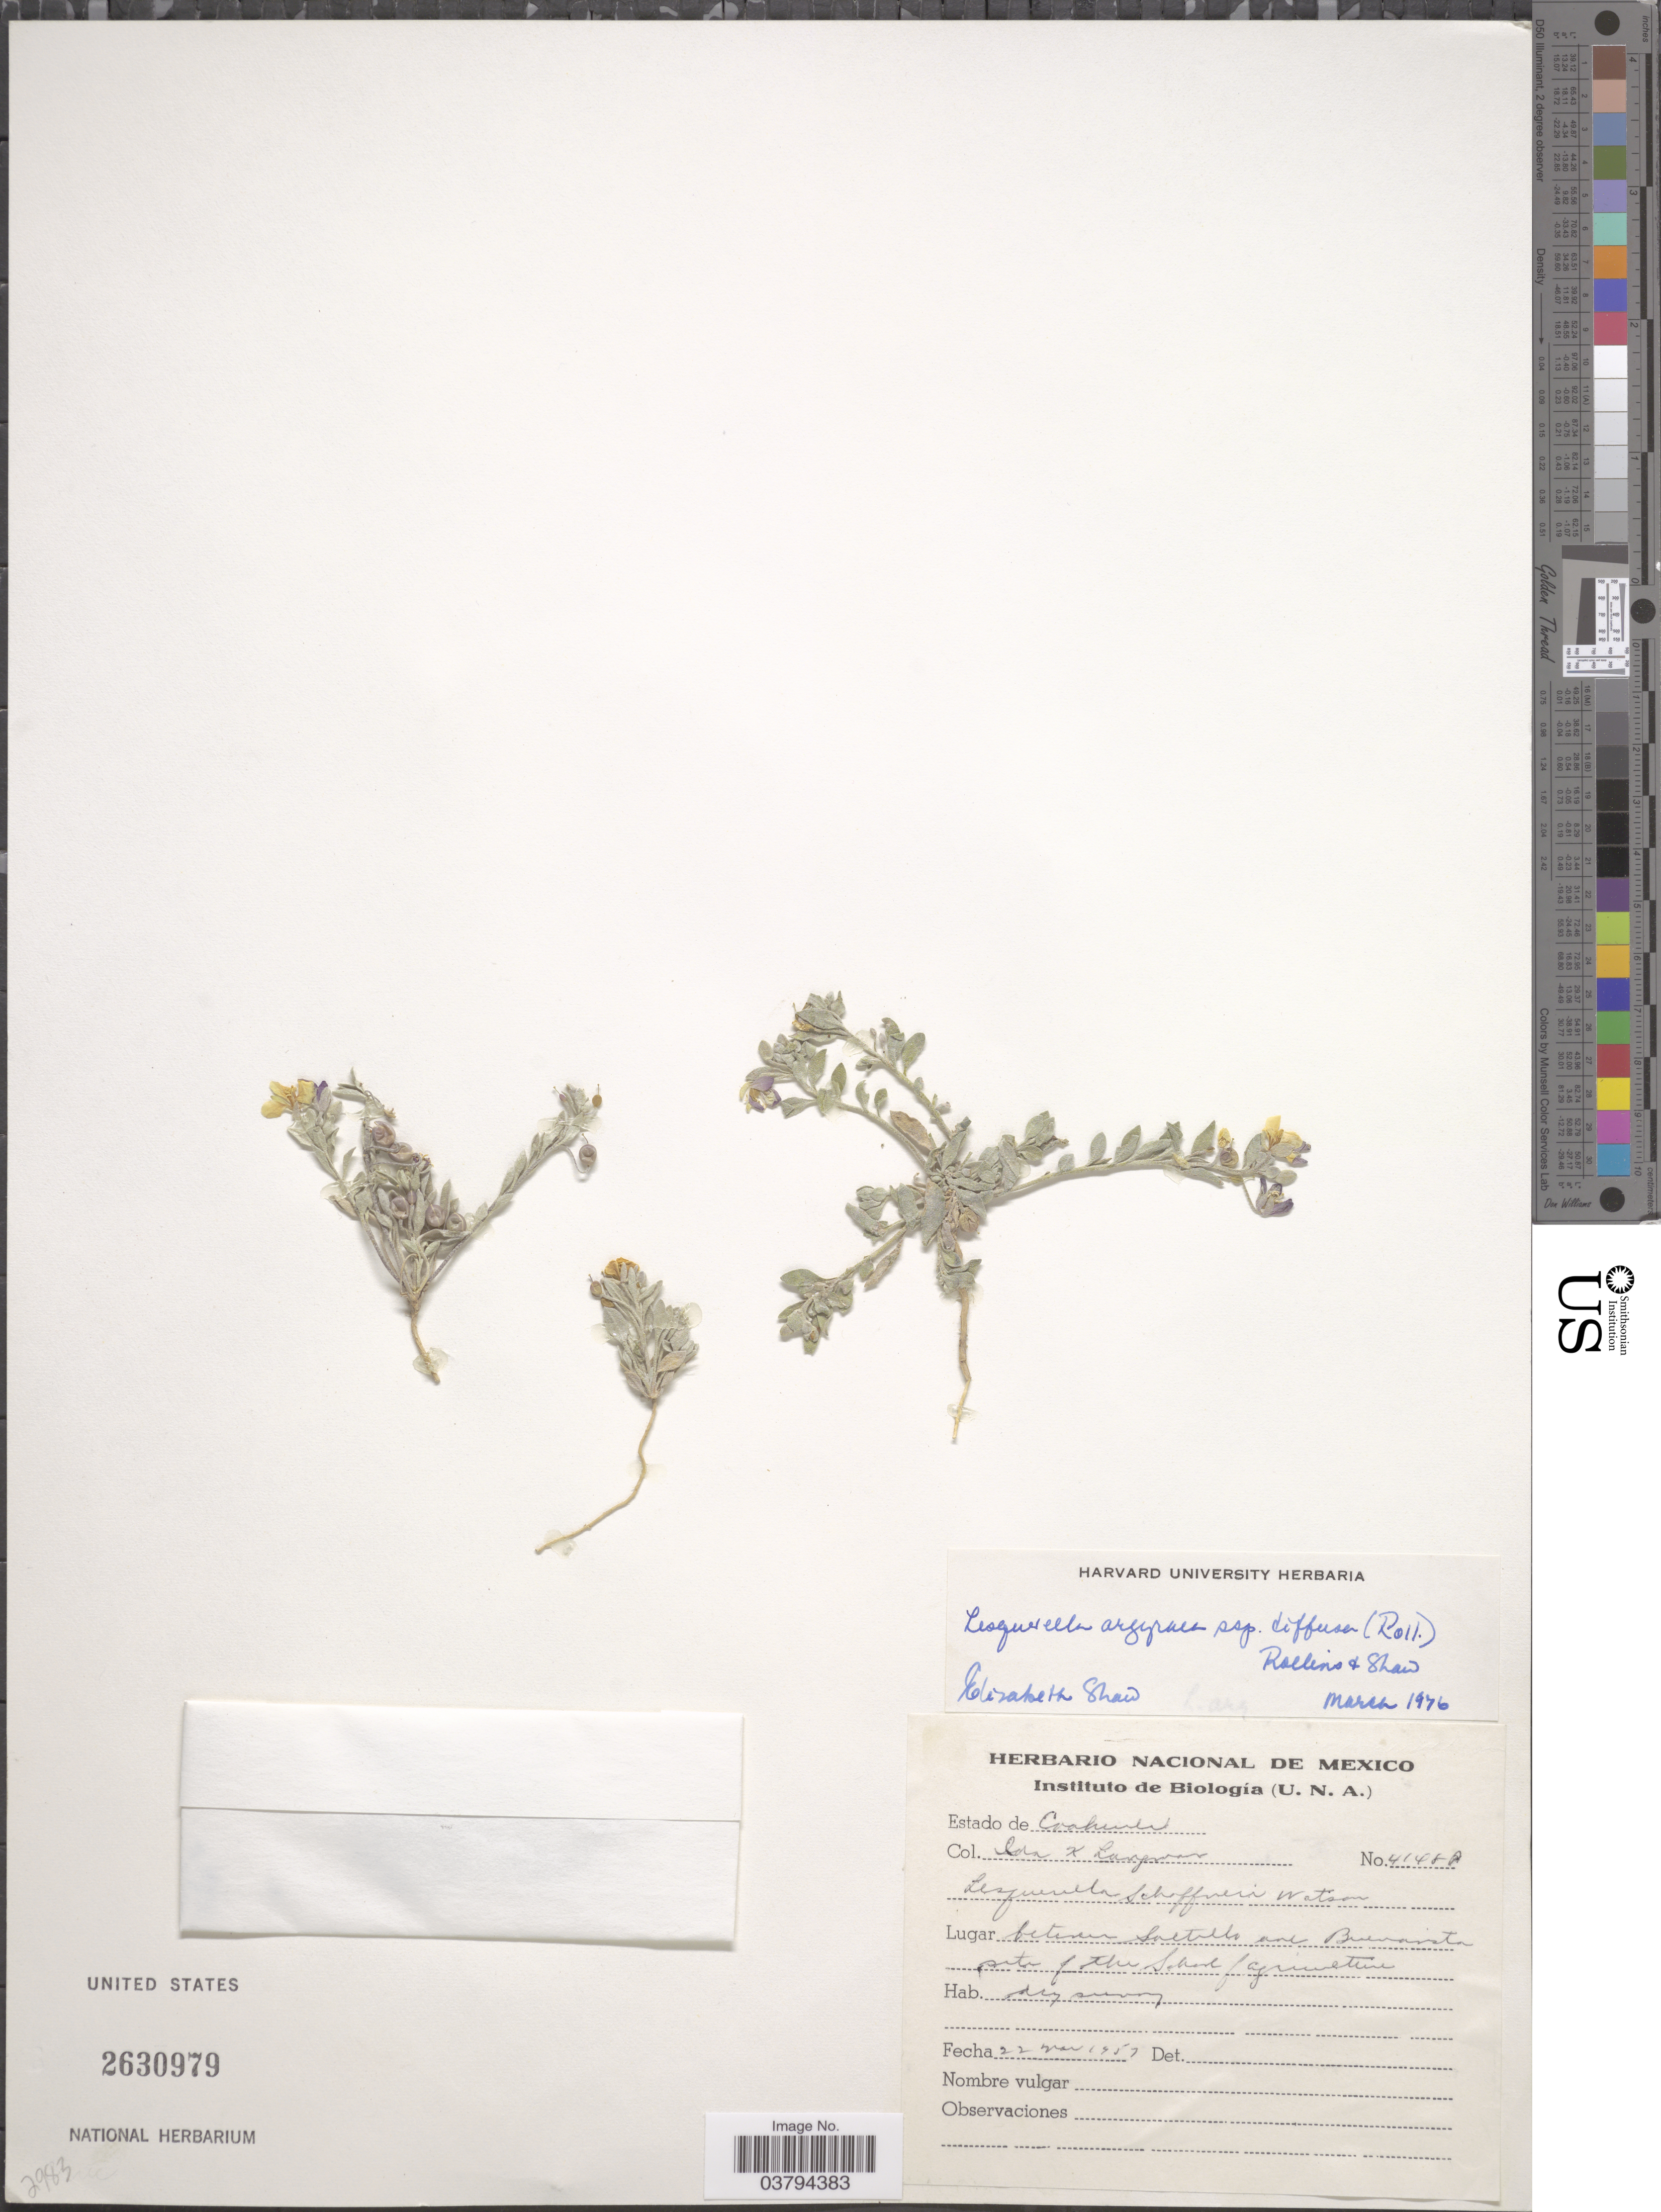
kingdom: Plantae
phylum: Tracheophyta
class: Magnoliopsida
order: Brassicales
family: Brassicaceae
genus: Lesquerella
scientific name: Lesquerella argyraea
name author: (A. Gray) S. Watson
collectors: I. K. Langman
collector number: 41480*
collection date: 1957-03-22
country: Mexico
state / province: Coahuila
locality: Between Saltillo and Buenavista, site of the School of Agriculture.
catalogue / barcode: US 2630979